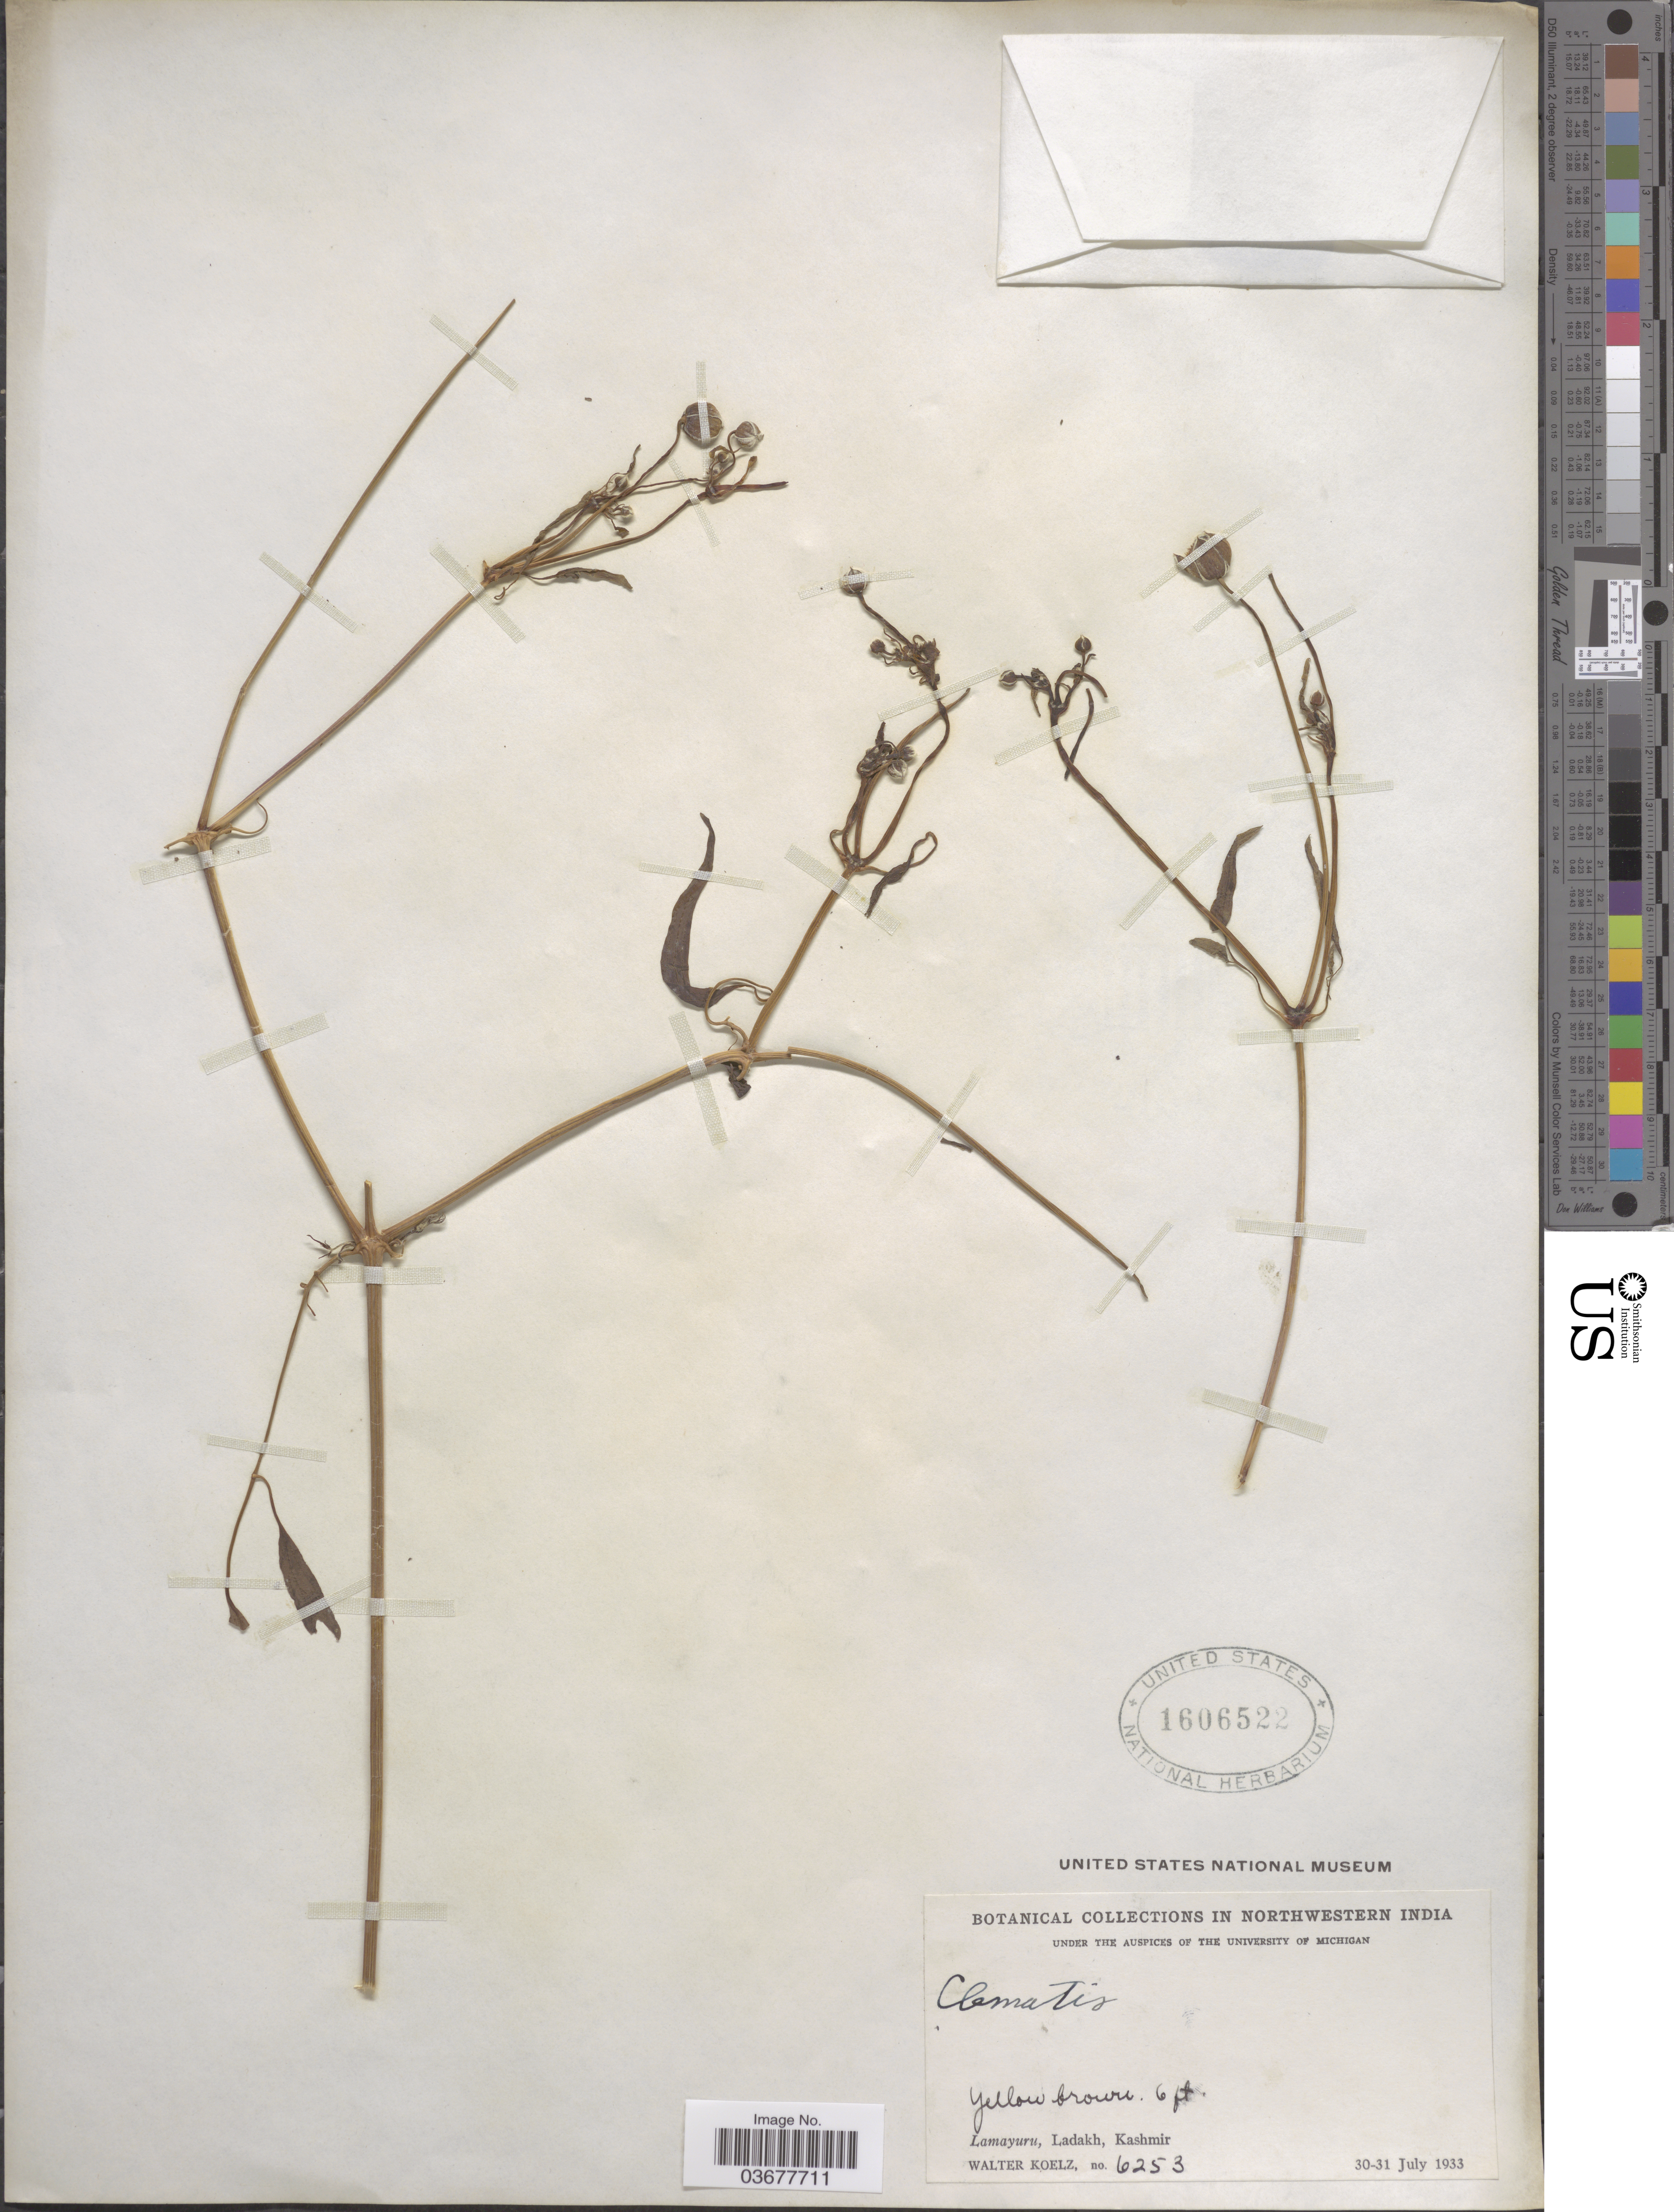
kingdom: Plantae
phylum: Tracheophyta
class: Magnoliopsida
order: Ranunculales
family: Ranunculaceae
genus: Clematis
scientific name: Clematis sp.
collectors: W. N. Koelz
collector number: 6253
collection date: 1933-07-30/1933-07-31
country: India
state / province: Jammu and Kashmir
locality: Northwestern India. Lamayuru, Ladakh, Kashmir.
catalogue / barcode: US 1606522